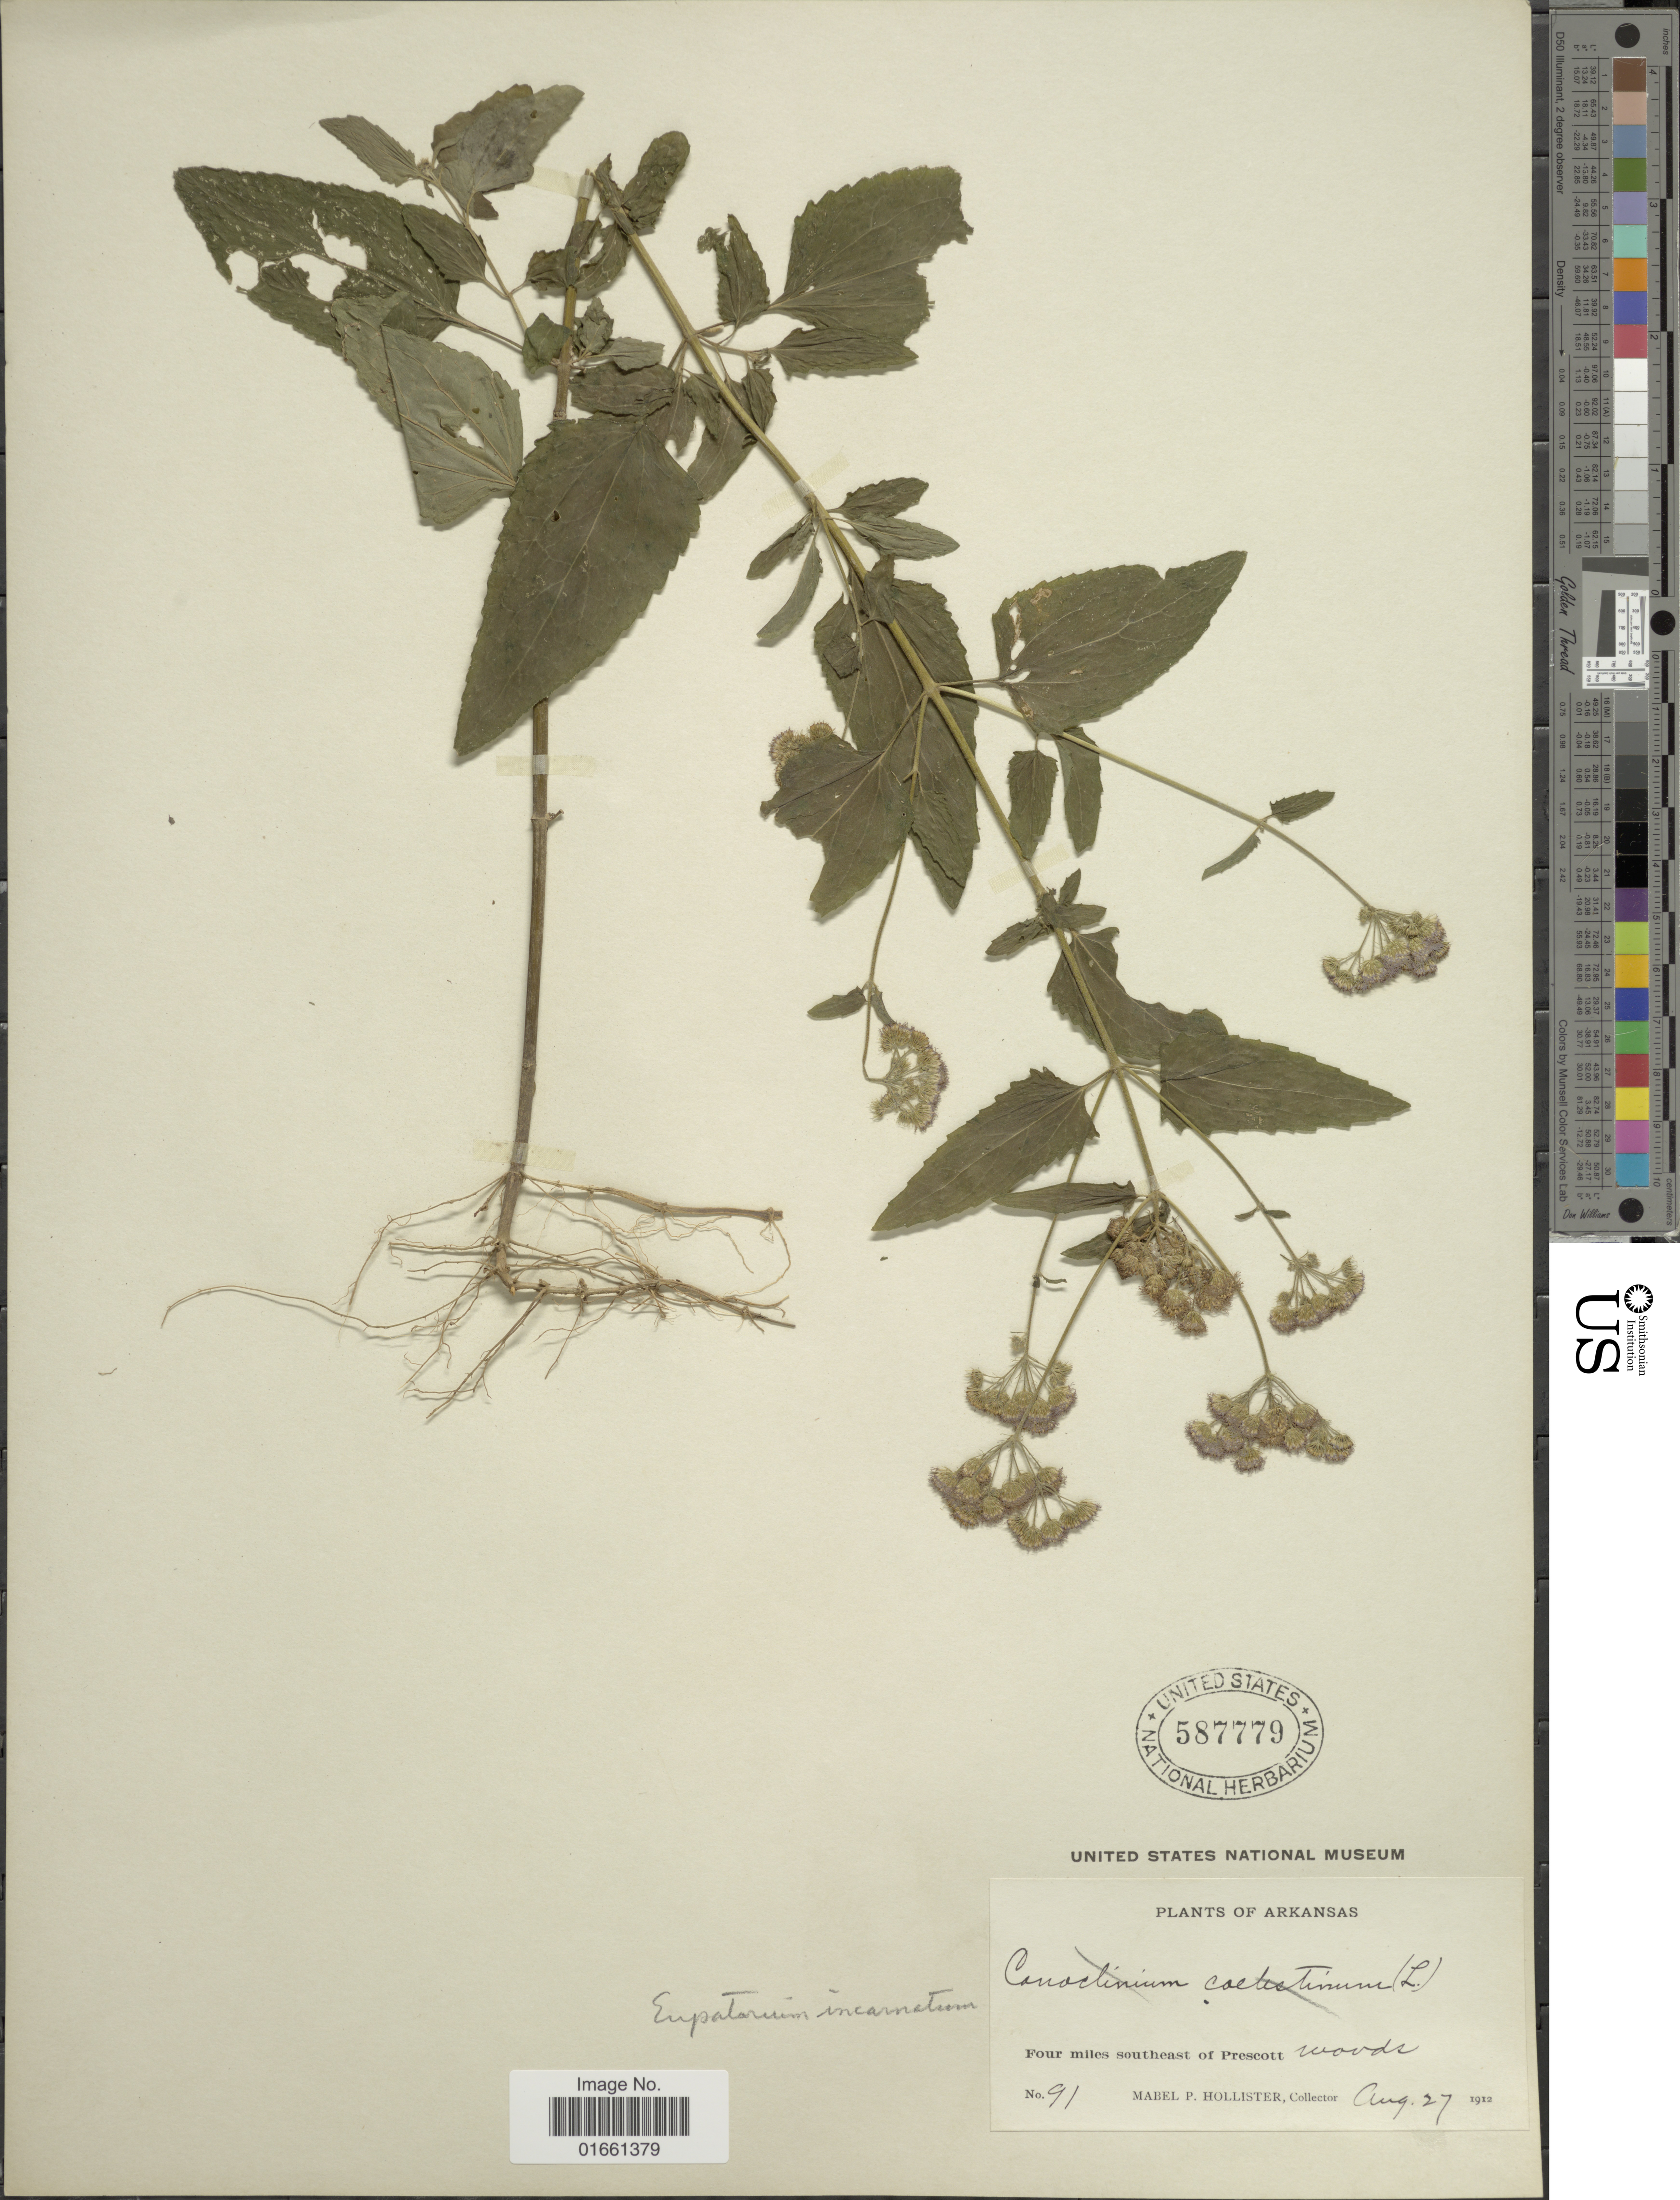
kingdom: Plantae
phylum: Tracheophyta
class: Magnoliopsida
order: Asterales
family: Asteraceae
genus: Fleischmannia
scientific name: Fleischmannia incarnata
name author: (Walter) R.M. King & H. Rob.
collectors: M. Hollister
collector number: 91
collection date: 1912-08-27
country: United States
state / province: Arkansas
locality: Four miles southeast of Prescott.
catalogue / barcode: US 587779